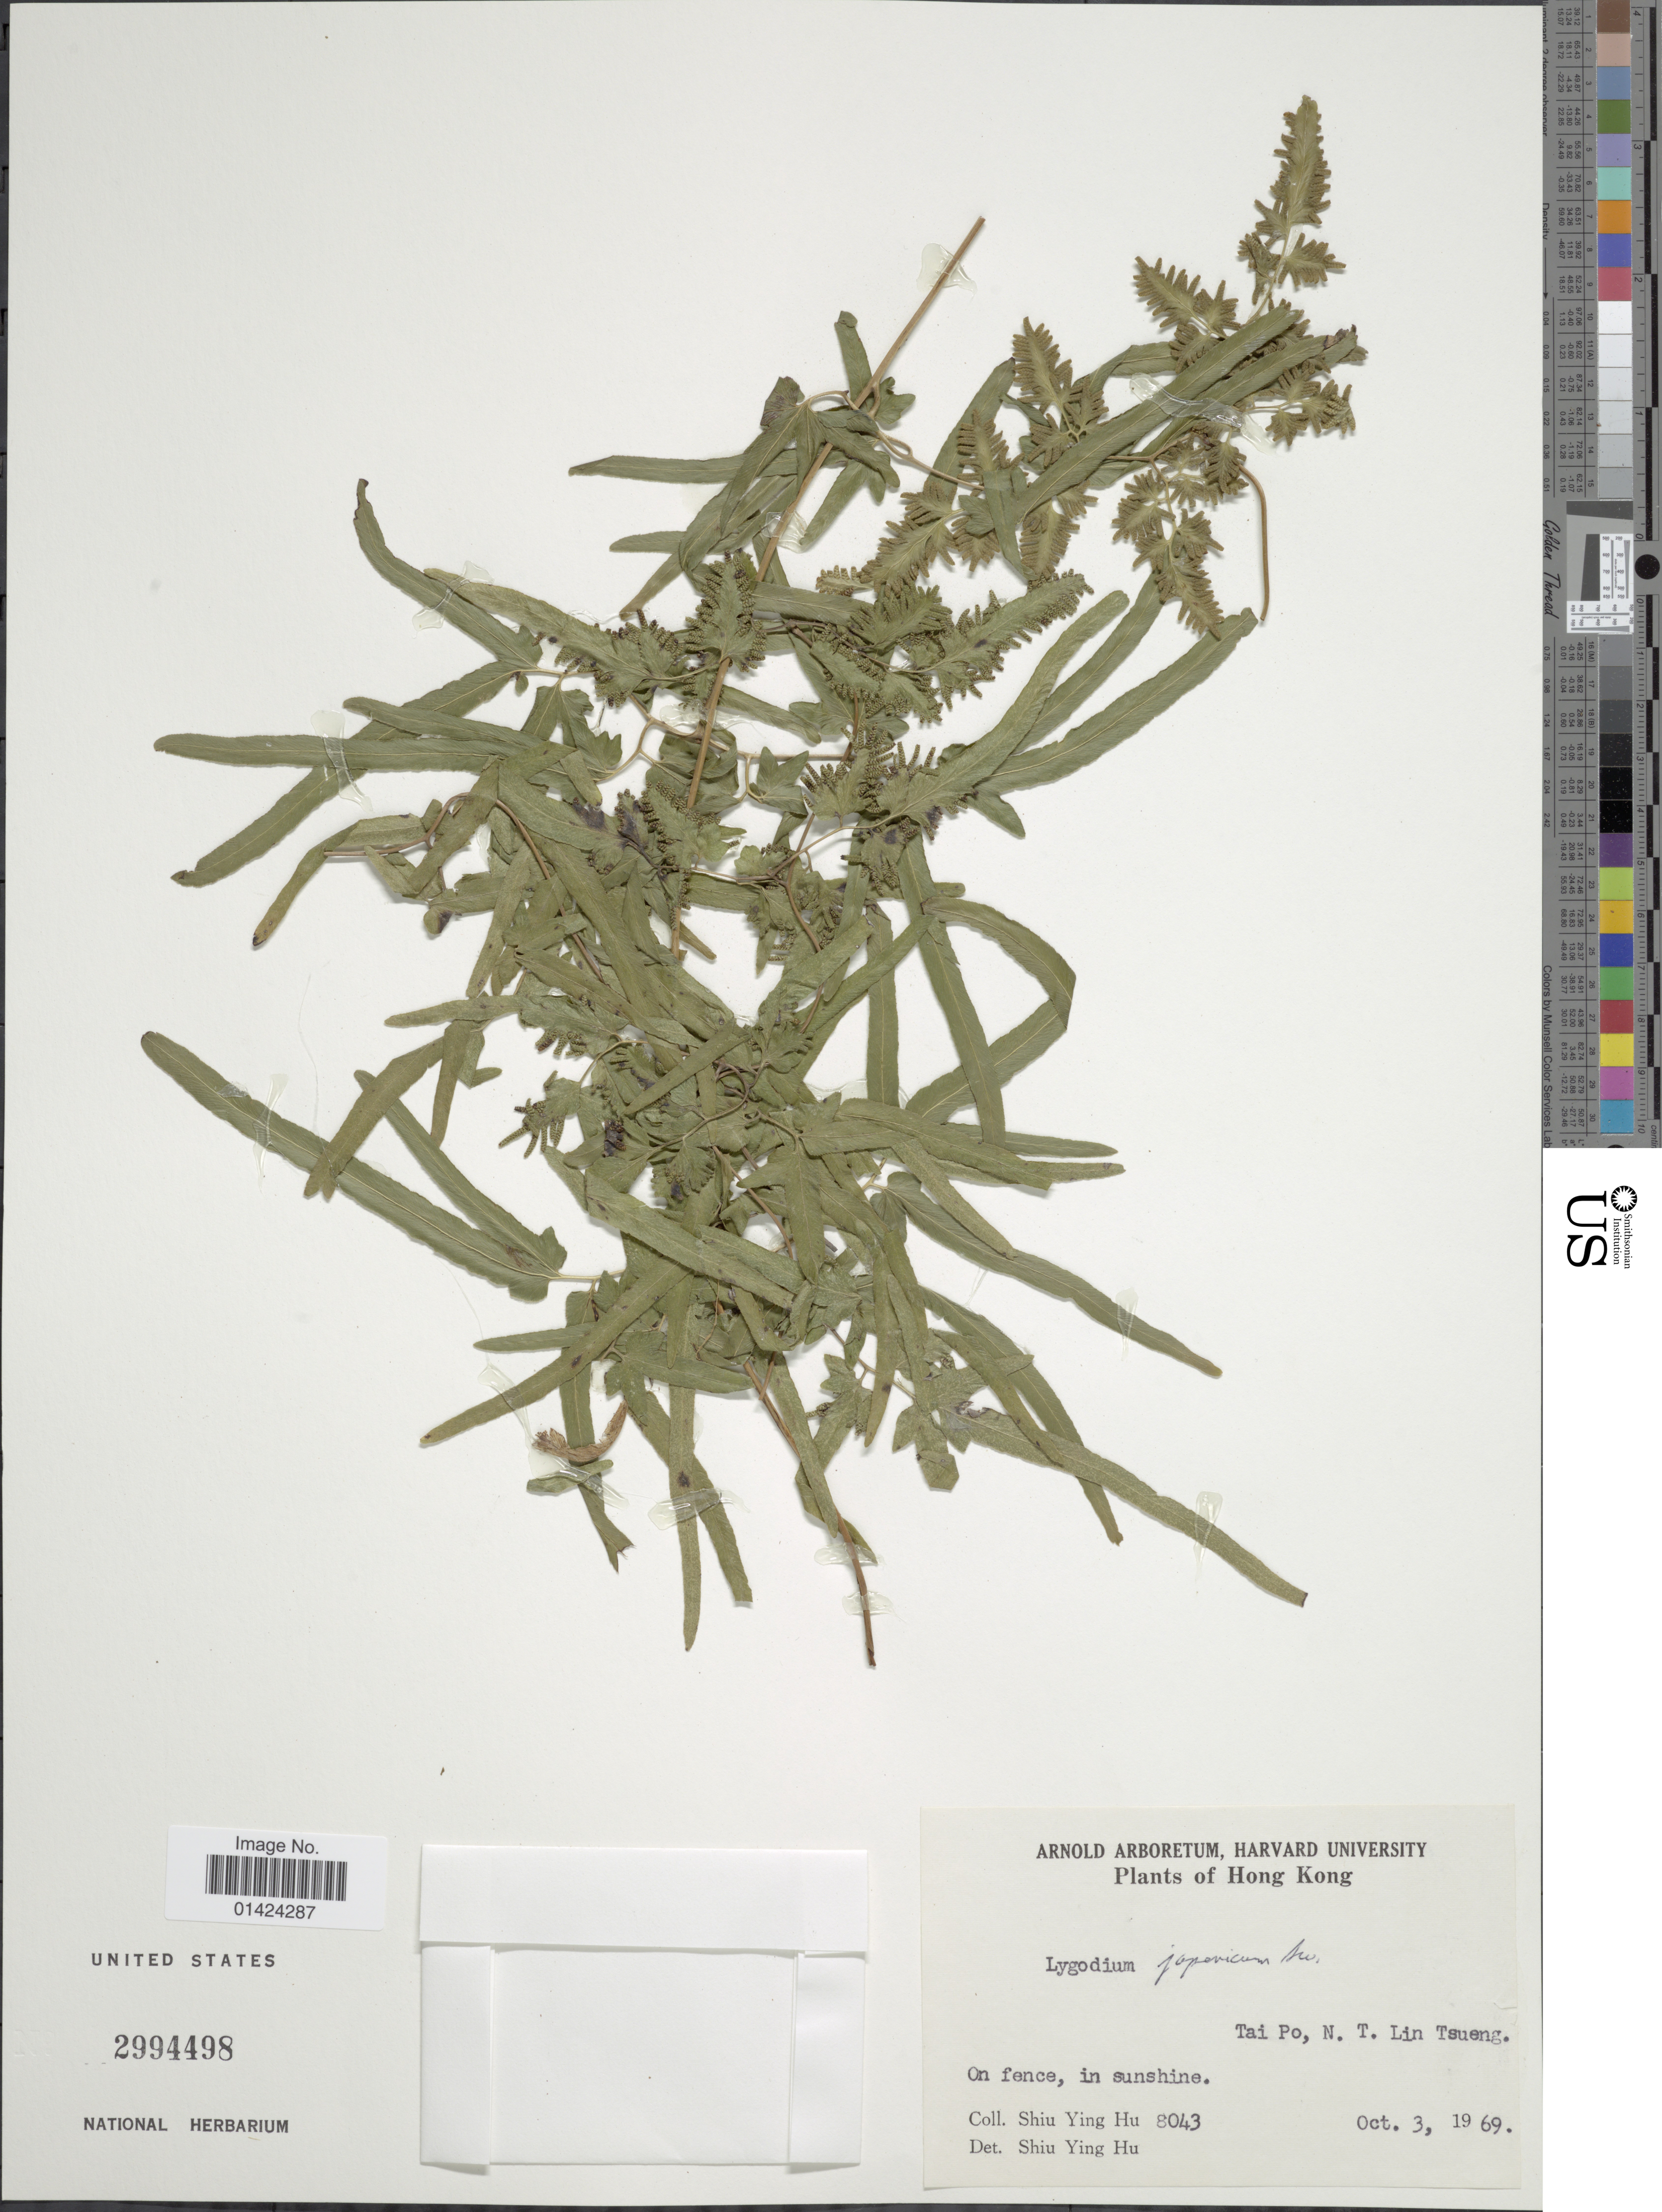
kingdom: Plantae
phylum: Tracheophyta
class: Polypodiopsida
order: Schizaeales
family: Lygodiaceae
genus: Lygodium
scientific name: Lygodium japonicum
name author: (Thunb.) Sw.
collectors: S. Y. Hu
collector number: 8043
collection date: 1969-10-03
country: China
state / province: Hong Kong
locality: Tai Po, N. T. Lin Tseung.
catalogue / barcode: US 2994498